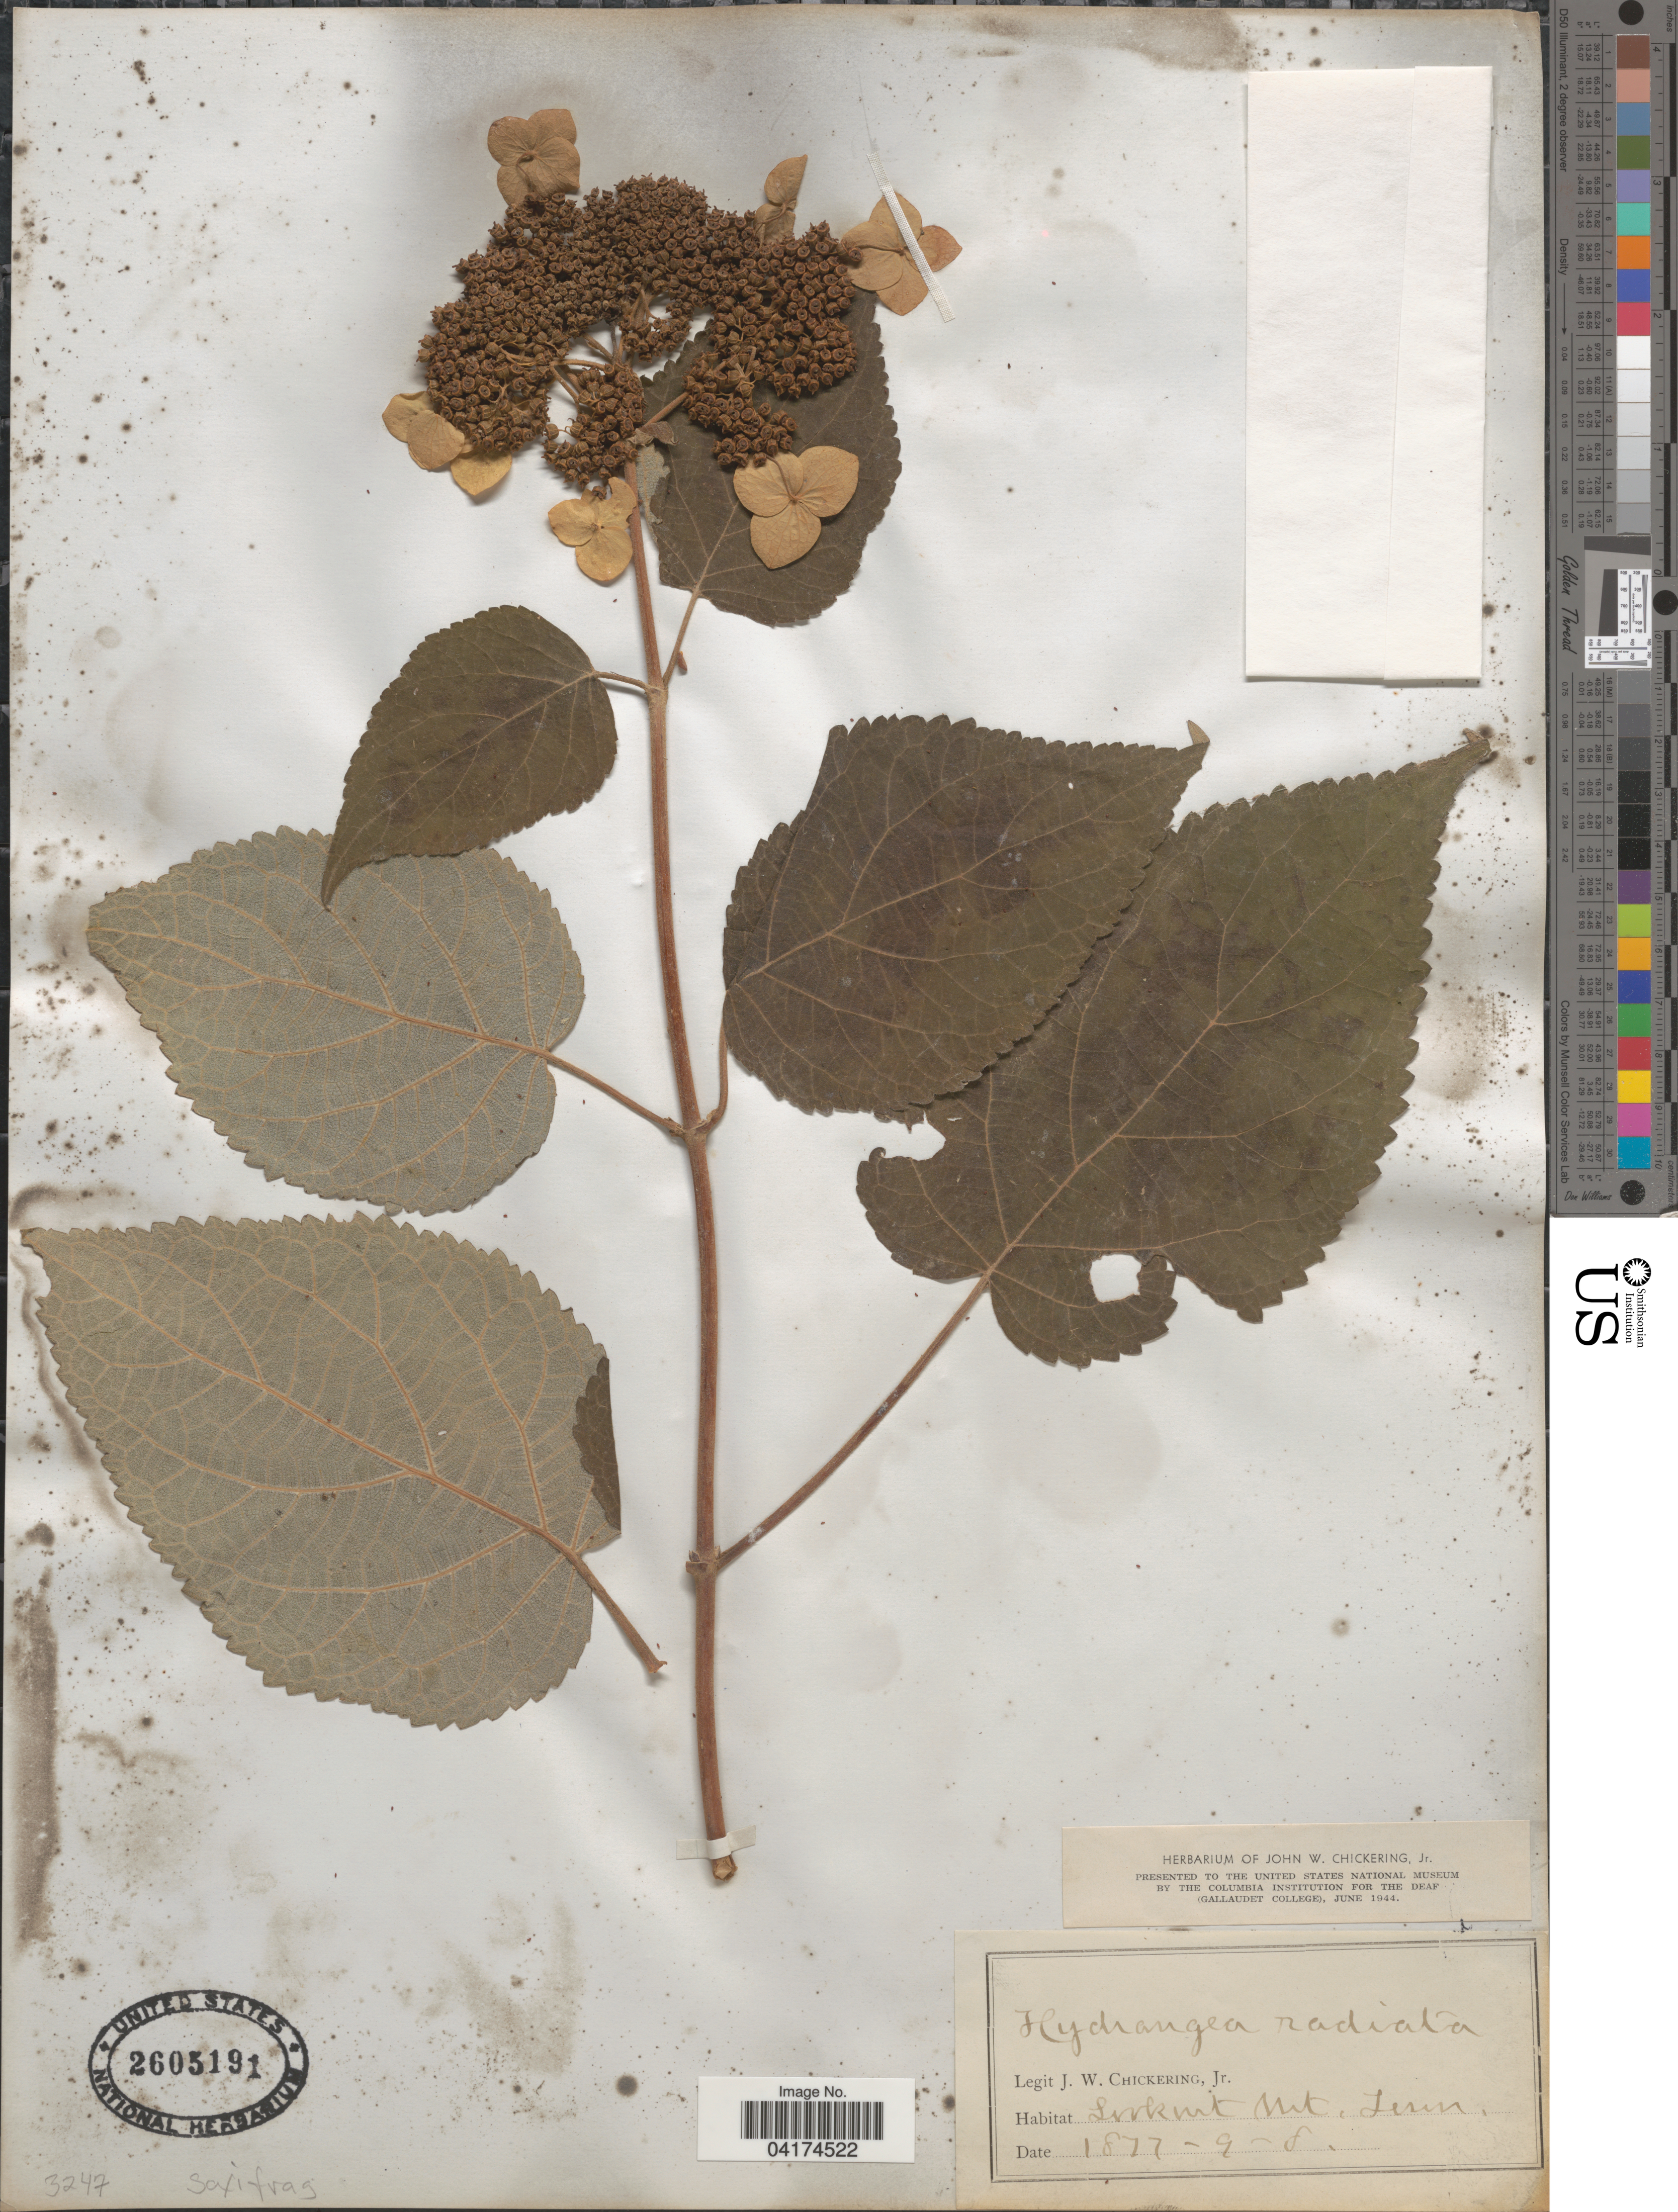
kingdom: Plantae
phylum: Tracheophyta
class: Magnoliopsida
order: Cornales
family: Hydrangeaceae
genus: Hydrangea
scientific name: Hydrangea radiata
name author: Walter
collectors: J. W. Chickering Jr.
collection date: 1877-09-08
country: United States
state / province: Tennessee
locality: Lookout Mt.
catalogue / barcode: US 2605191